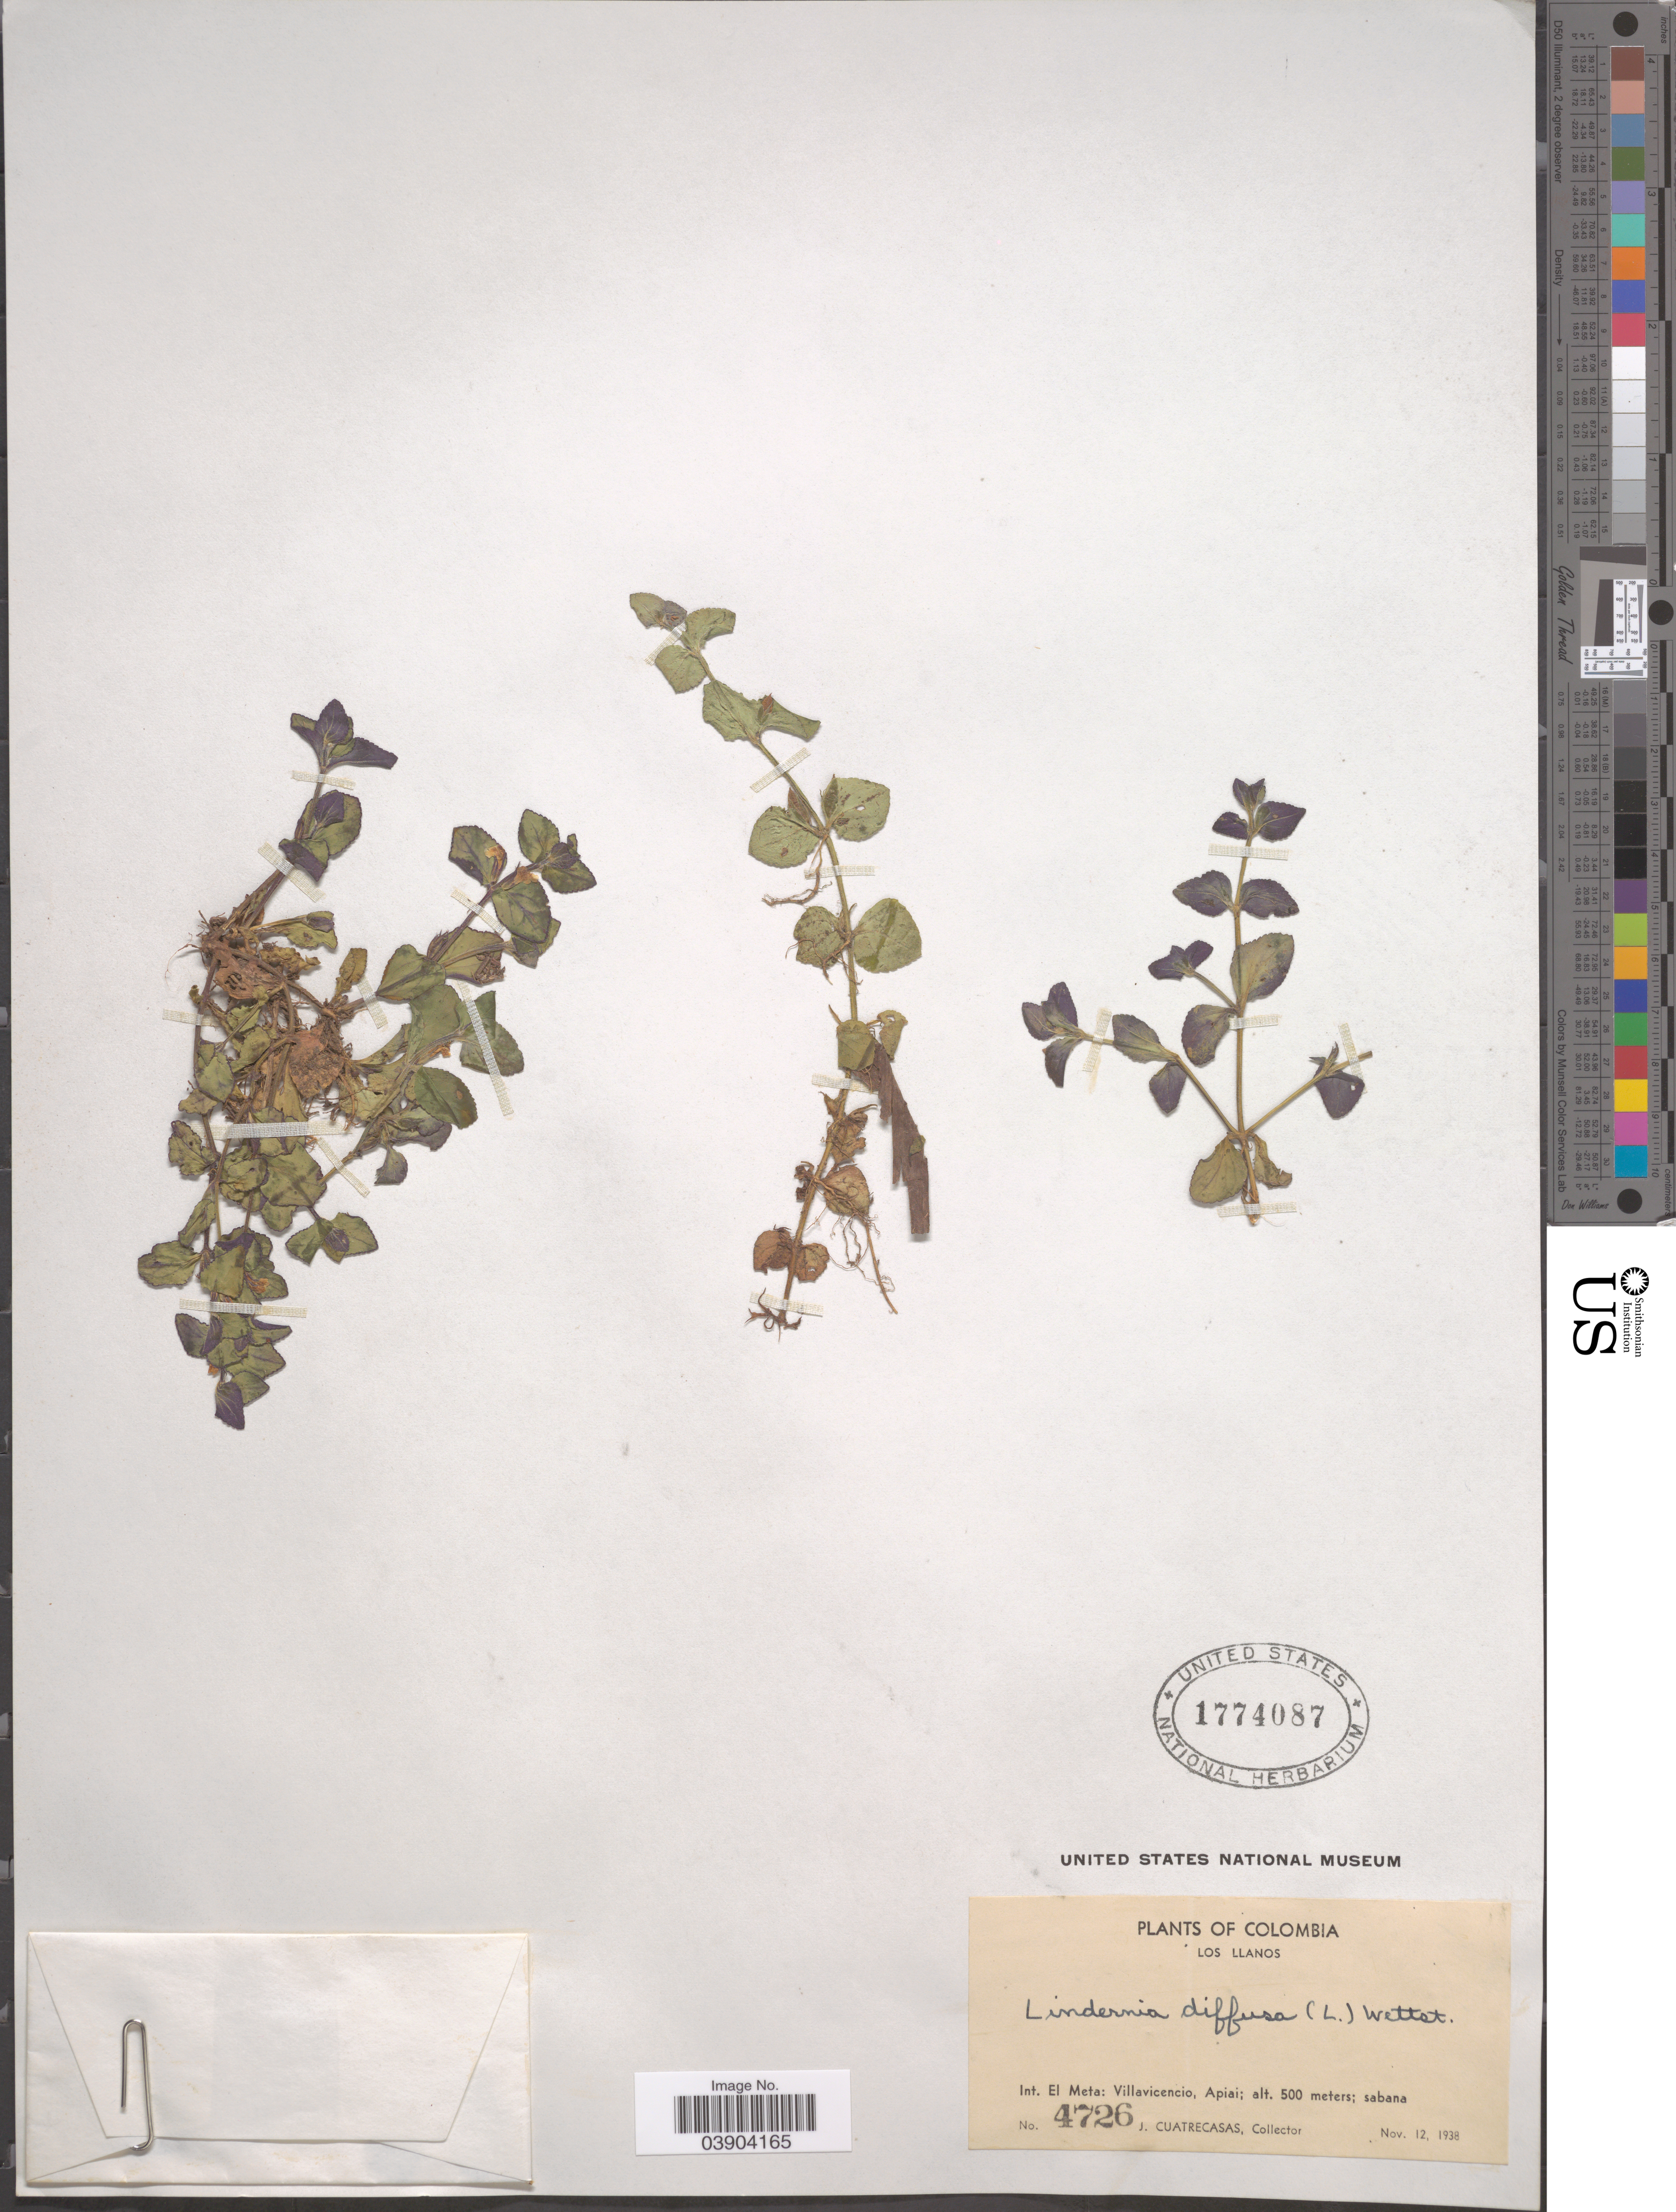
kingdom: Plantae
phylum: Tracheophyta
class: Magnoliopsida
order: Lamiales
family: Linderniaceae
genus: Lindernia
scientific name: Lindernia diffusa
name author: (L.) Wettst.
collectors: J. Cuatrecasas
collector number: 4726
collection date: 1938-11-12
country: Colombia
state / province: Meta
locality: Los Llanos. Int. El Meta: Villavicencio, Apiai.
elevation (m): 500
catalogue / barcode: US 1774087